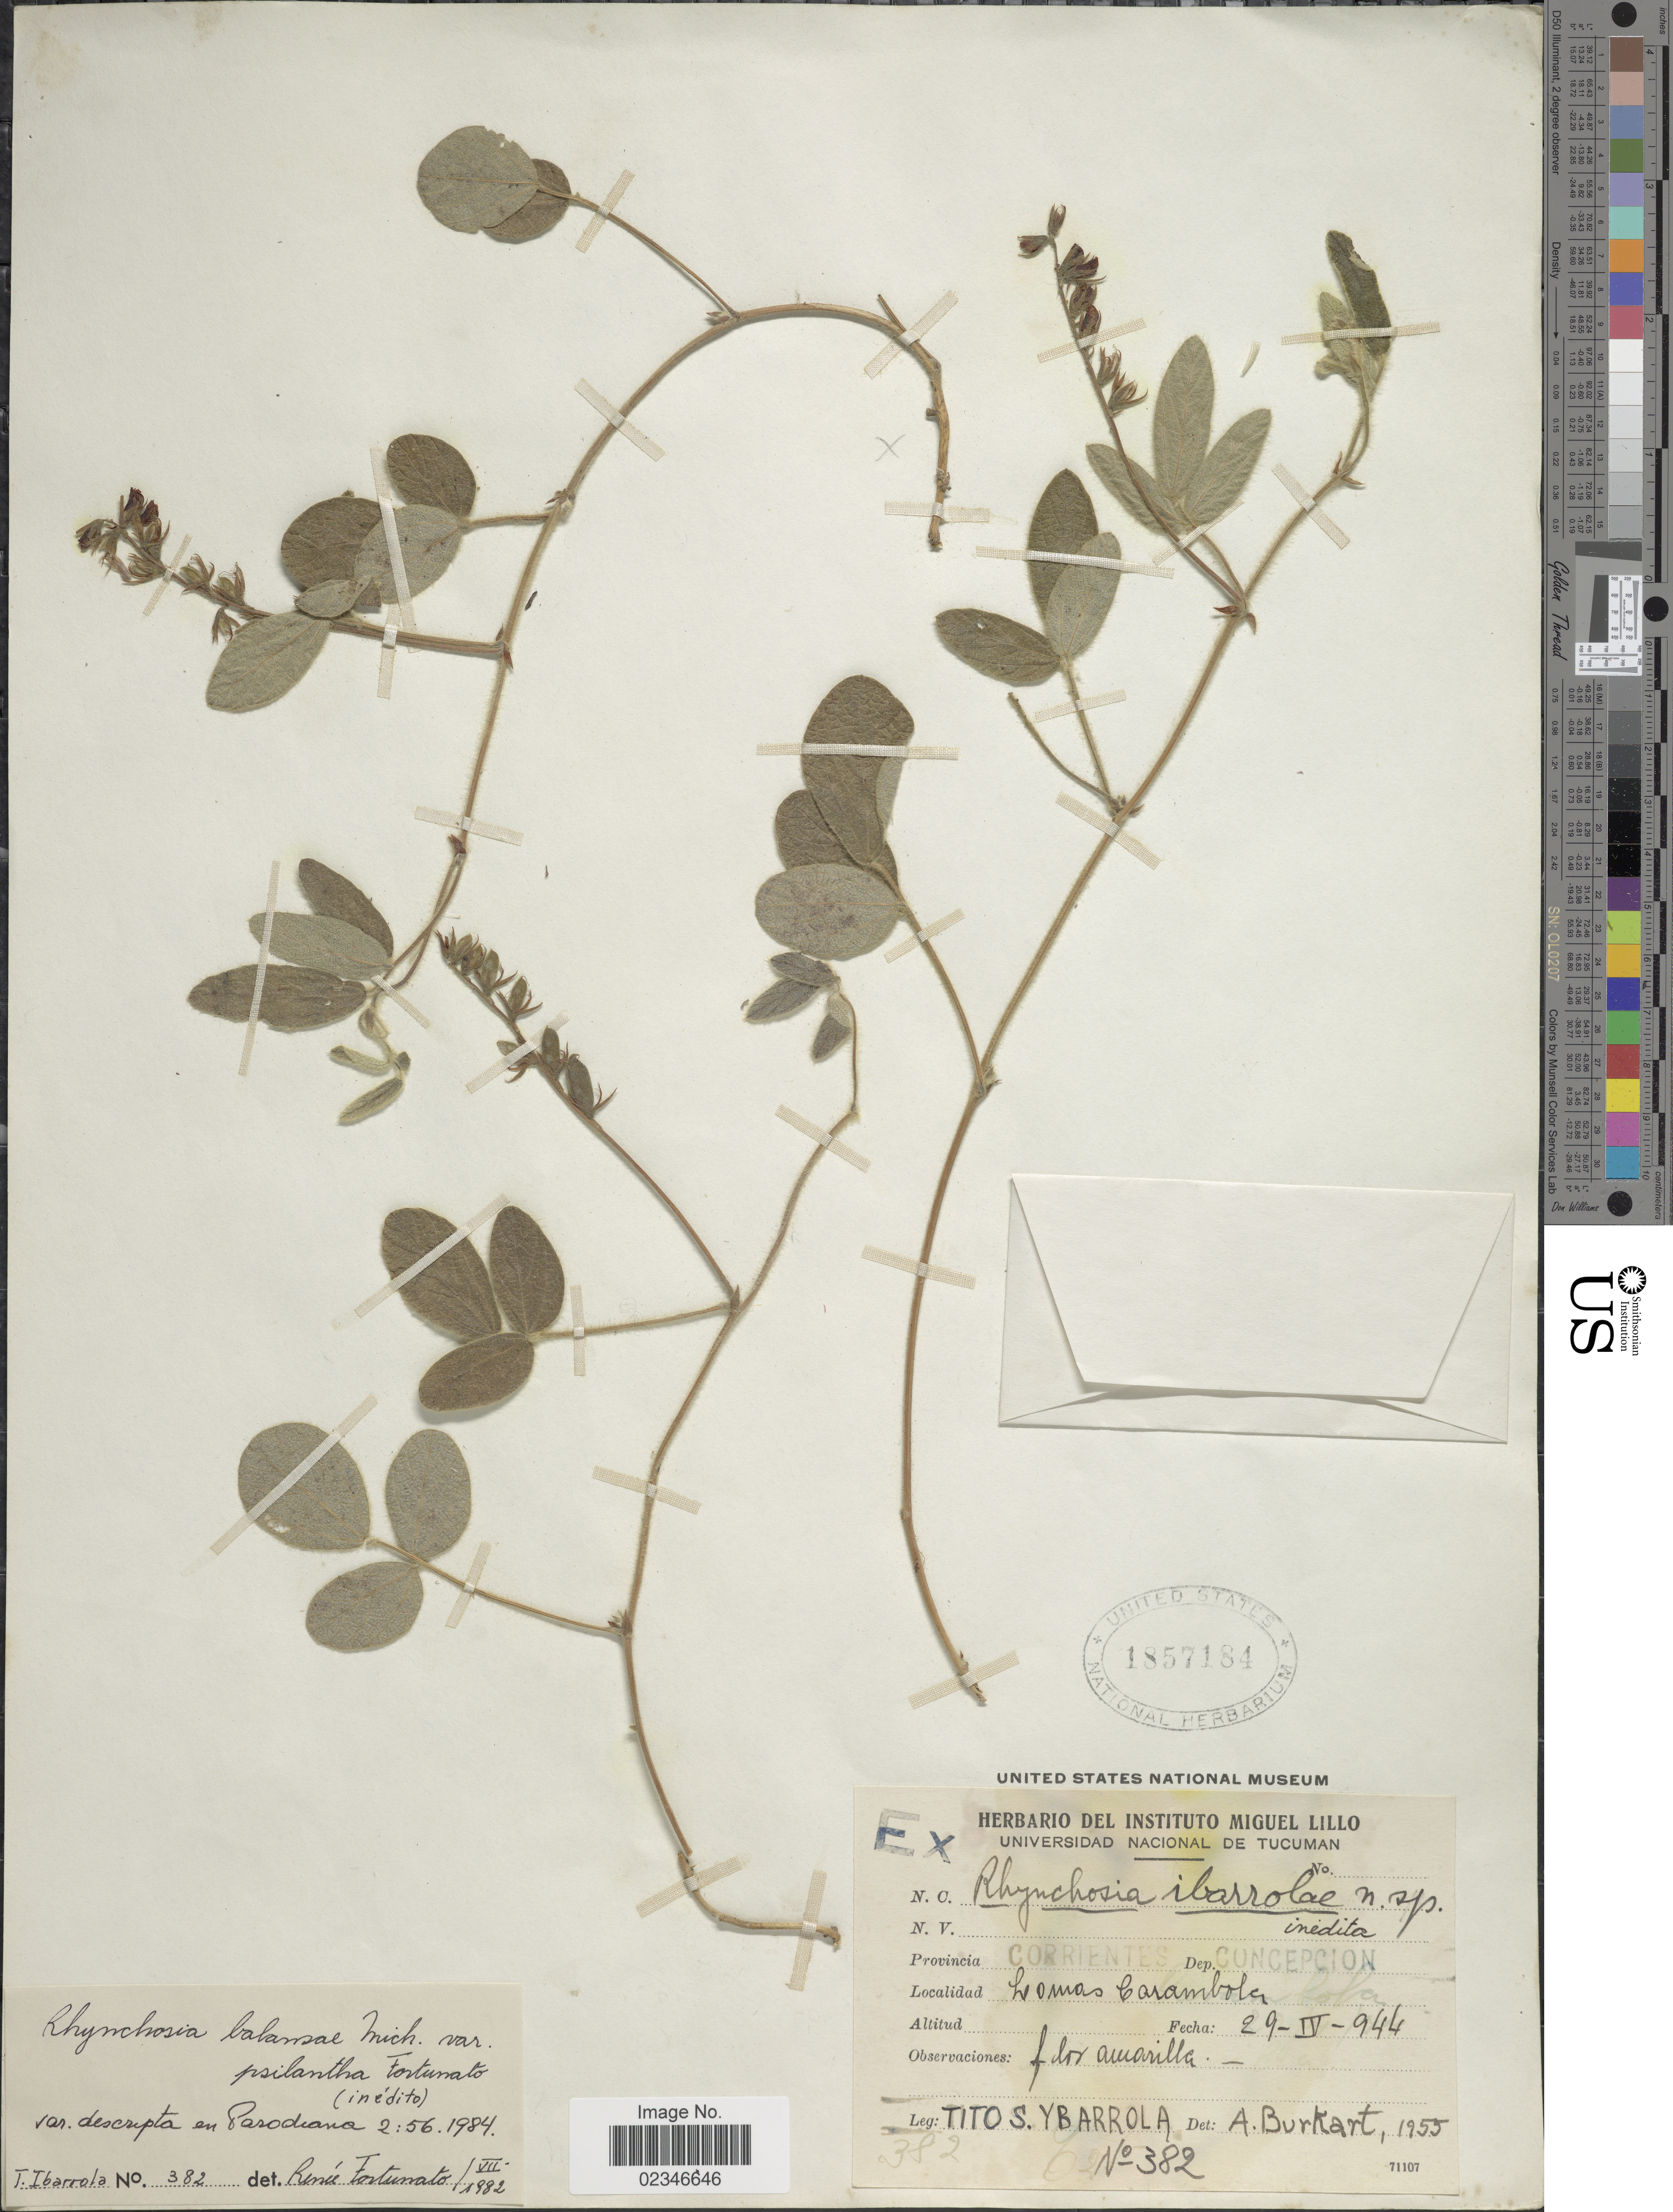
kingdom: Plantae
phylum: Tracheophyta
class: Magnoliopsida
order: Fabales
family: Fabaceae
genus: Rhynchosia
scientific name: Rhynchosia balansae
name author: Micheli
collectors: T. Ibarrola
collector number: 382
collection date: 1944-04-29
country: Argentina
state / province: Corrientes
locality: Dep. Cuncepcion, Lomas Carambola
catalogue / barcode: US 1857184